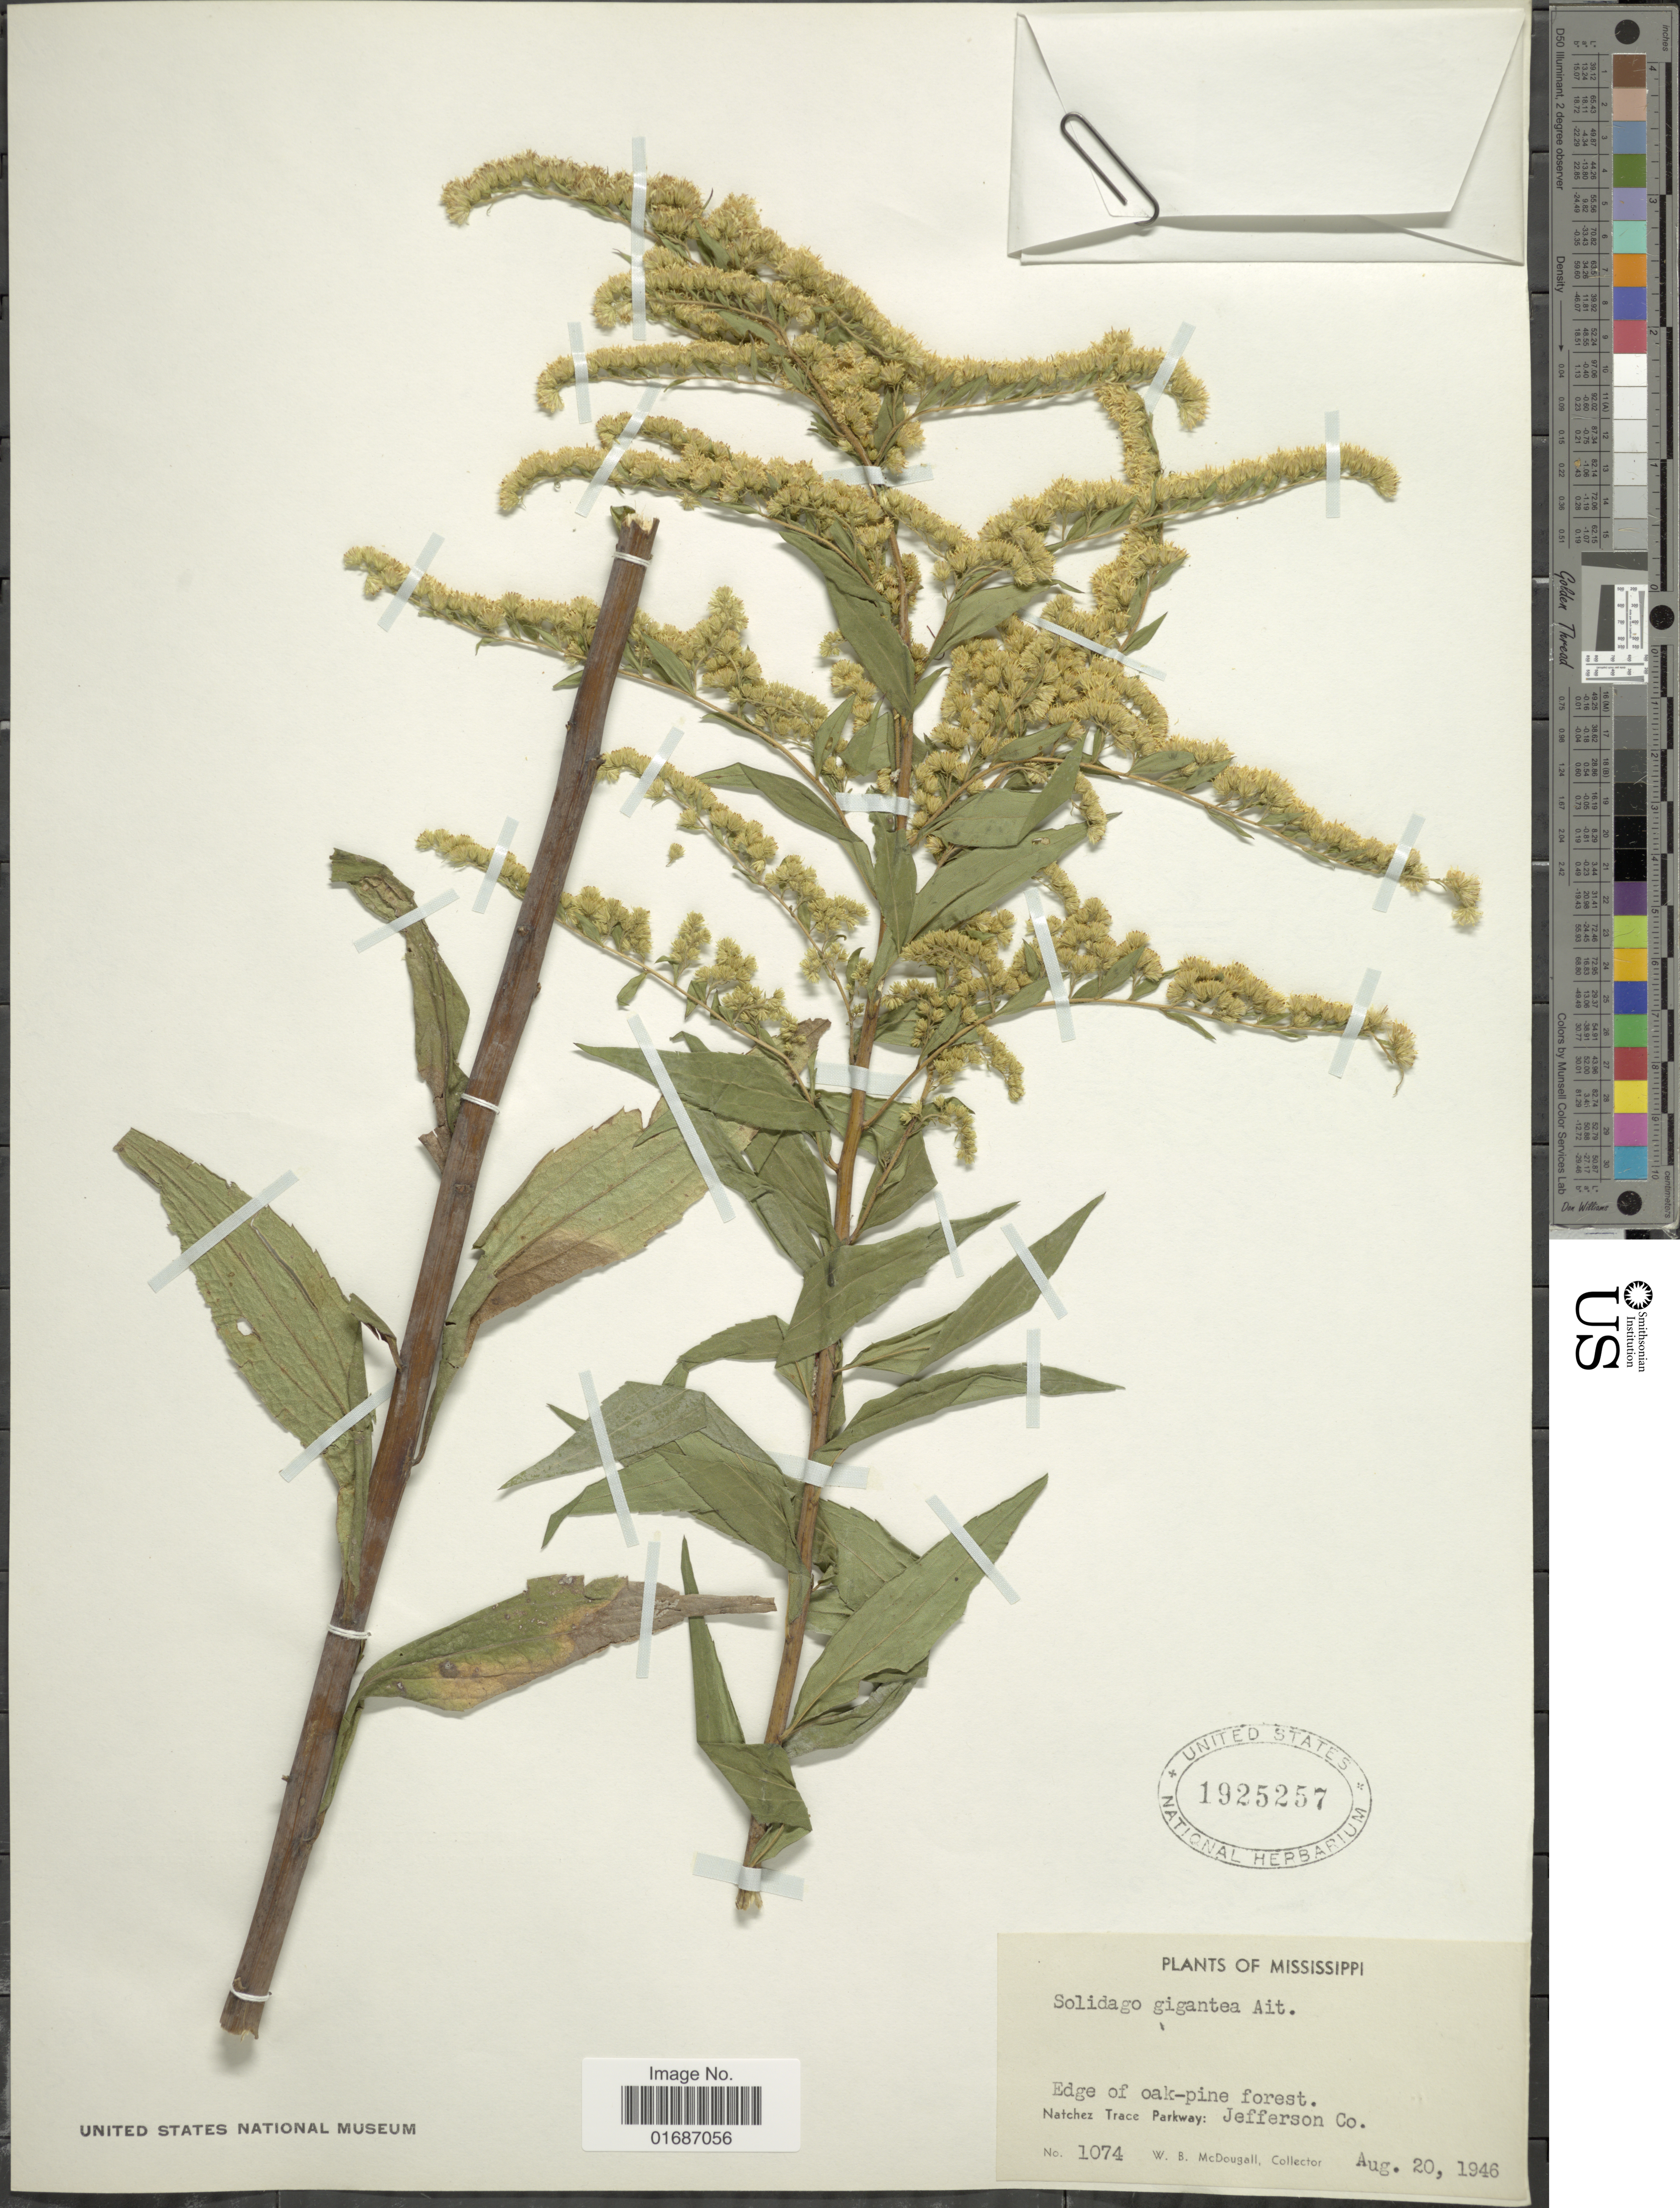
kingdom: Plantae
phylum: Tracheophyta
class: Magnoliopsida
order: Asterales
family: Asteraceae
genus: Solidago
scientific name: Solidago gigantea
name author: Aiton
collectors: W. B. McDougall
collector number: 1074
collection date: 1946-08-20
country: United States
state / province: Mississippi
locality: Edge of oak-pine forest, Natchez Trace Parkway: Jefferson Co.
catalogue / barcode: US 1925257